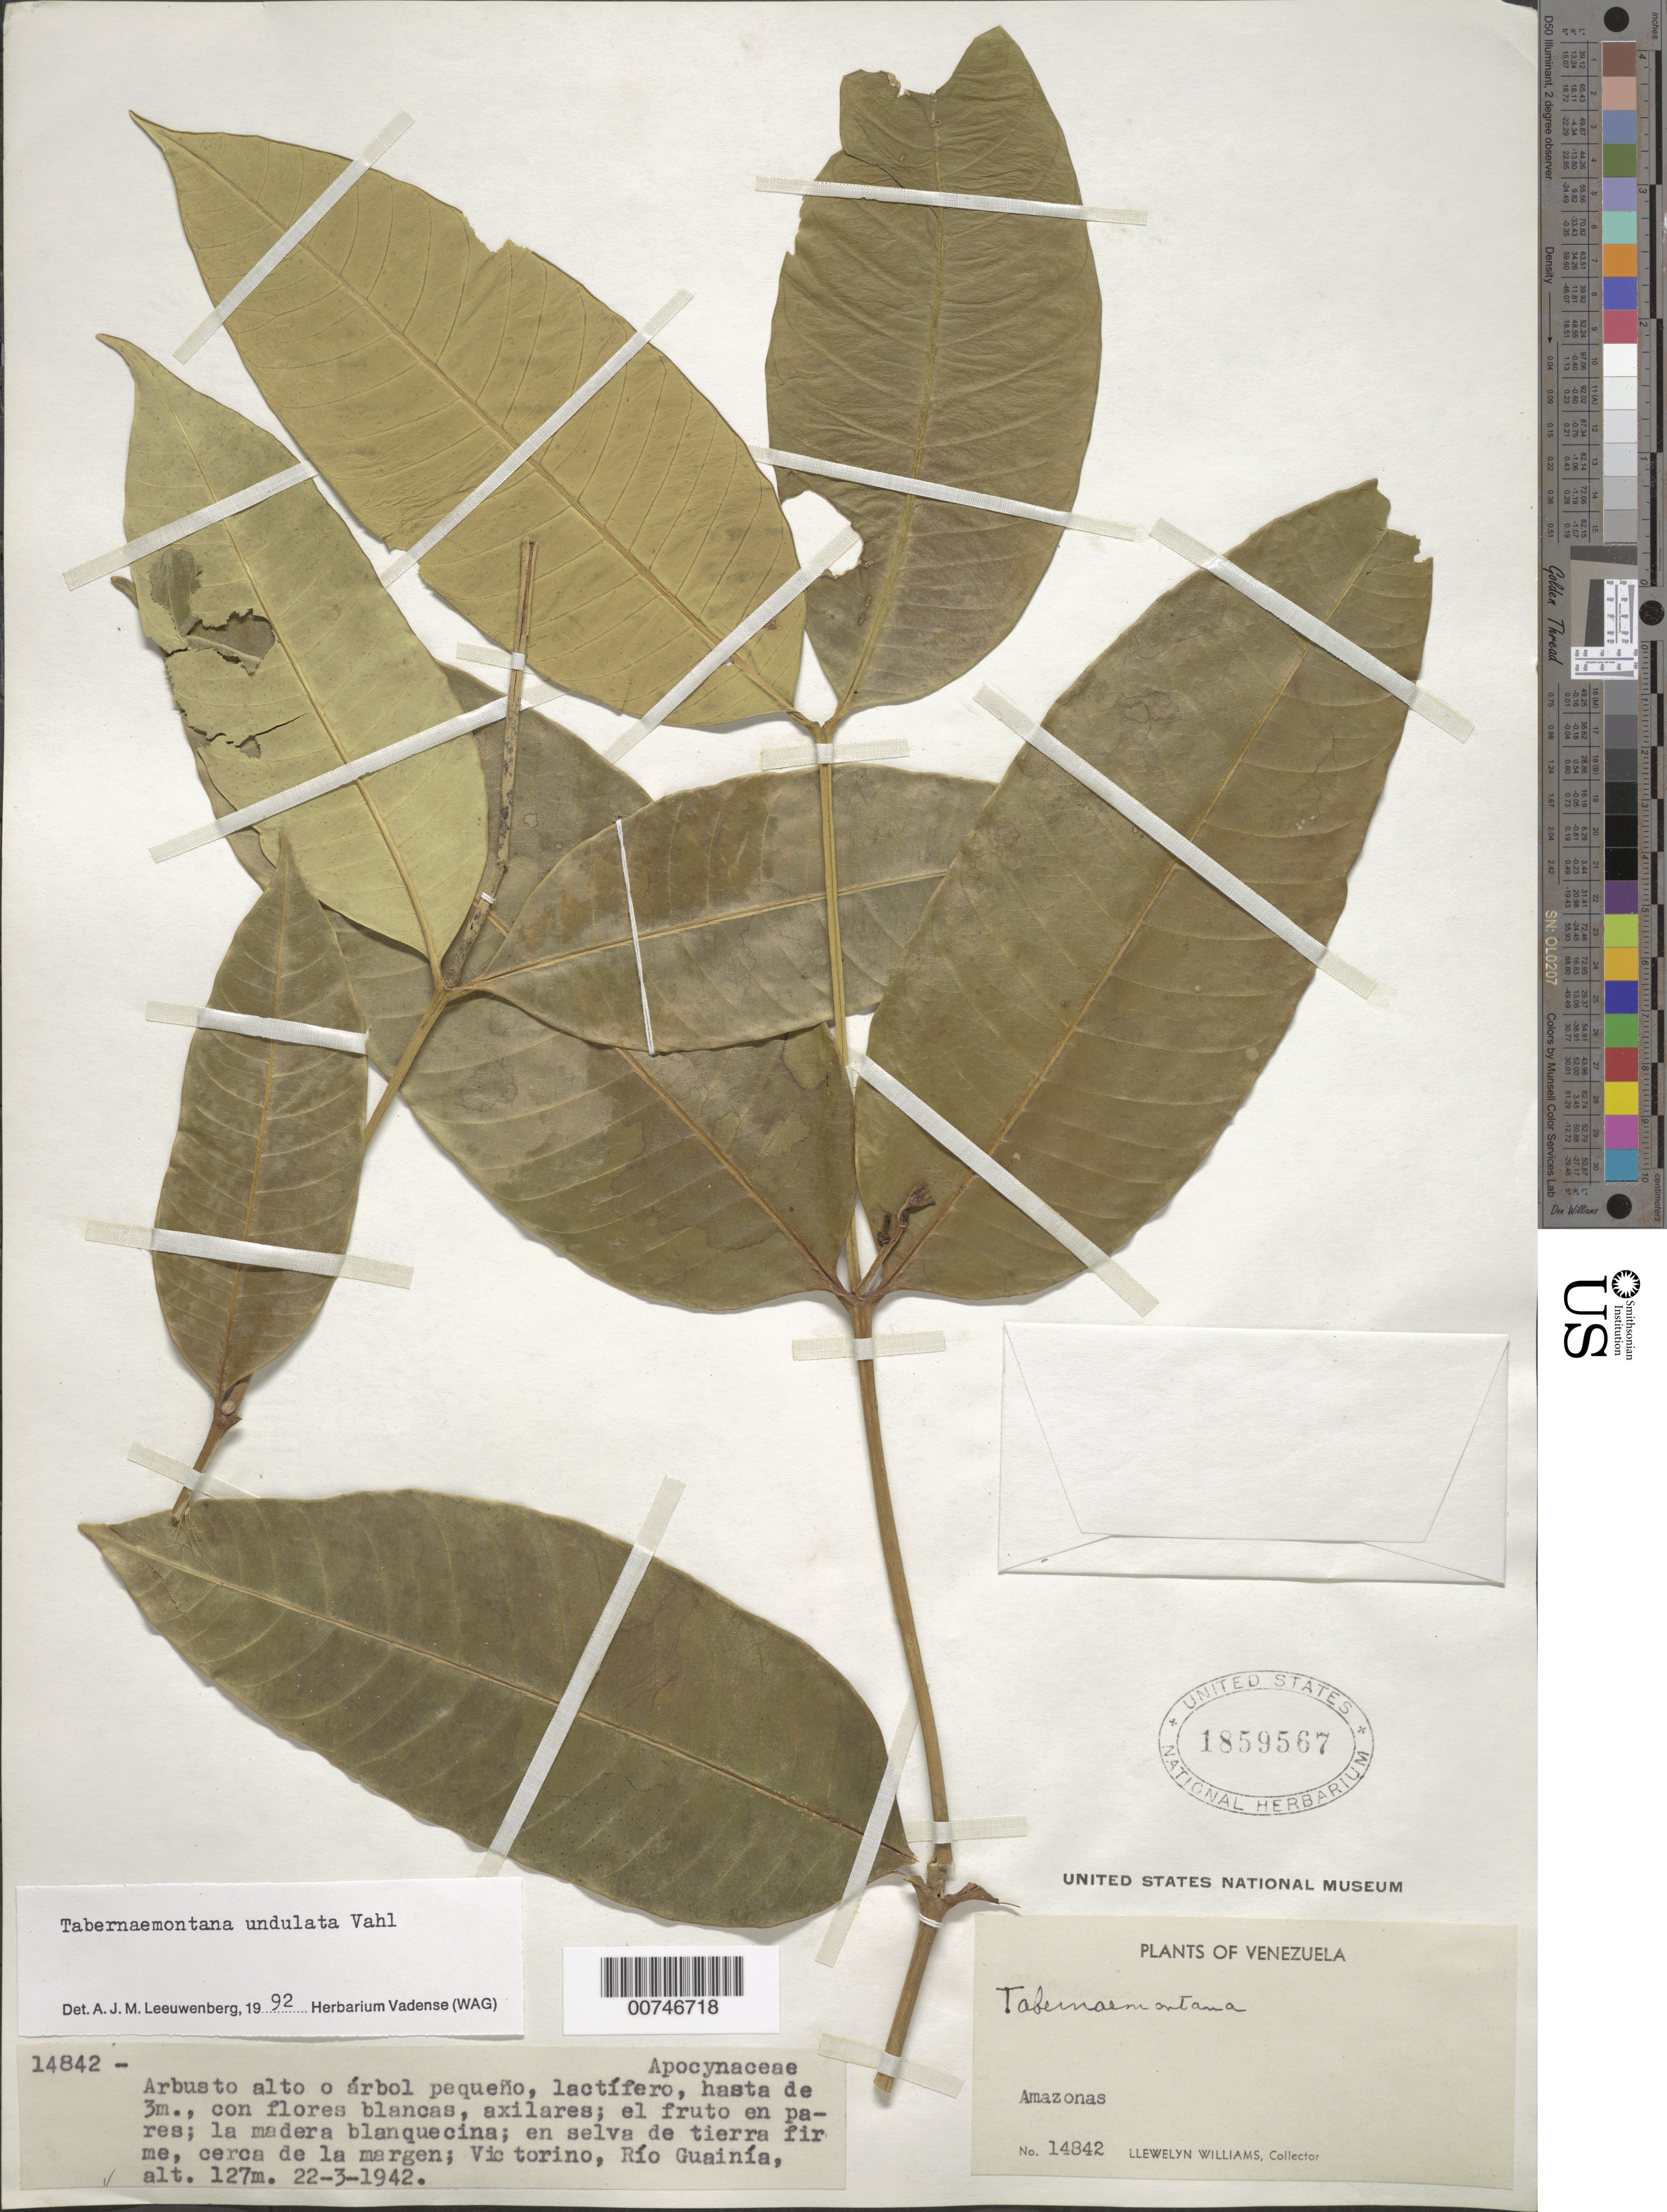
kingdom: Plantae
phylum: Tracheophyta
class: Magnoliopsida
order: Gentianales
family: Apocynaceae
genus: Tabernaemontana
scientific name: Tabernaemontana undulata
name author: Vahl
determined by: Leeuwenberg, A. J. M.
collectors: Ll. Williams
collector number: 14842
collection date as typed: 22-Mar-42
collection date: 1942-03-22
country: Venezuela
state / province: Amazonas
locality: Victorino, Río Guainía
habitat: Selva de tierra firme, cerca de la margen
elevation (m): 127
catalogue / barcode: US 1859567